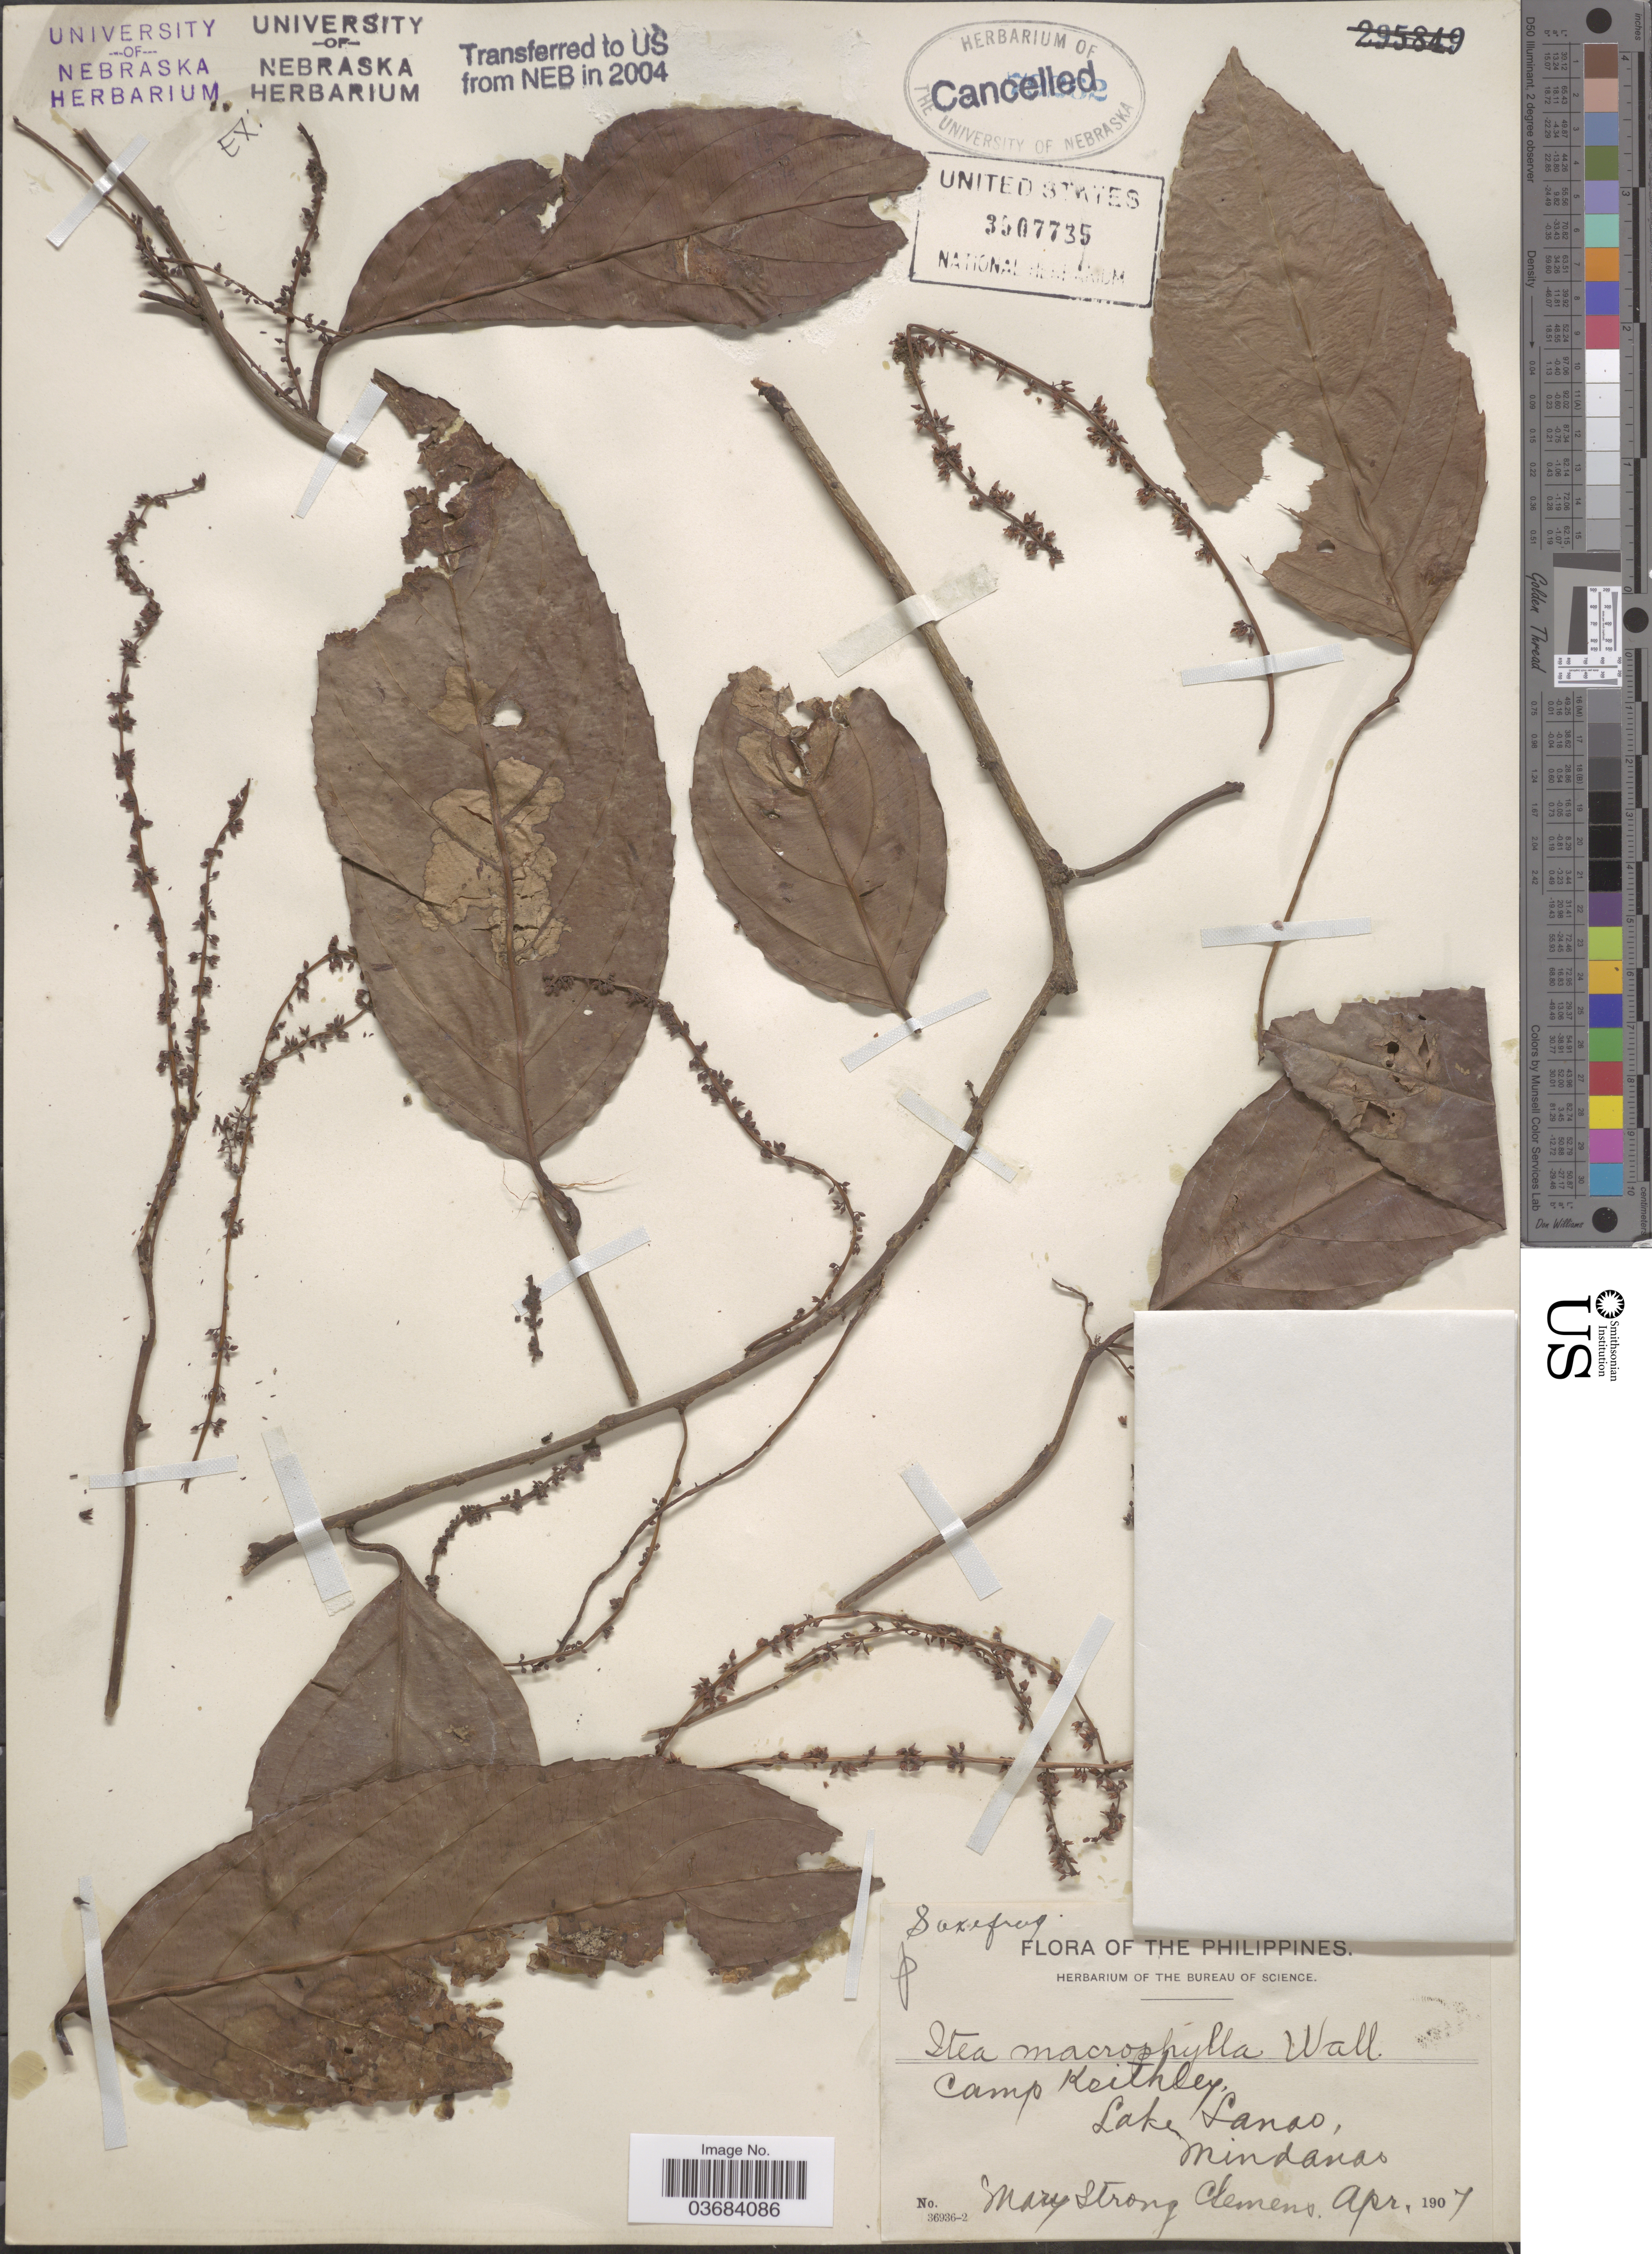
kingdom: Plantae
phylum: Tracheophyta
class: Magnoliopsida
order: Saxifragales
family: Iteaceae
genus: Itea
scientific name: Itea macrophylla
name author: Wall.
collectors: M. S. Clemens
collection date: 1907-04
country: Philippines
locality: Camp Keithley, Lake Lanao, Mindanao.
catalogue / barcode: US 3907735